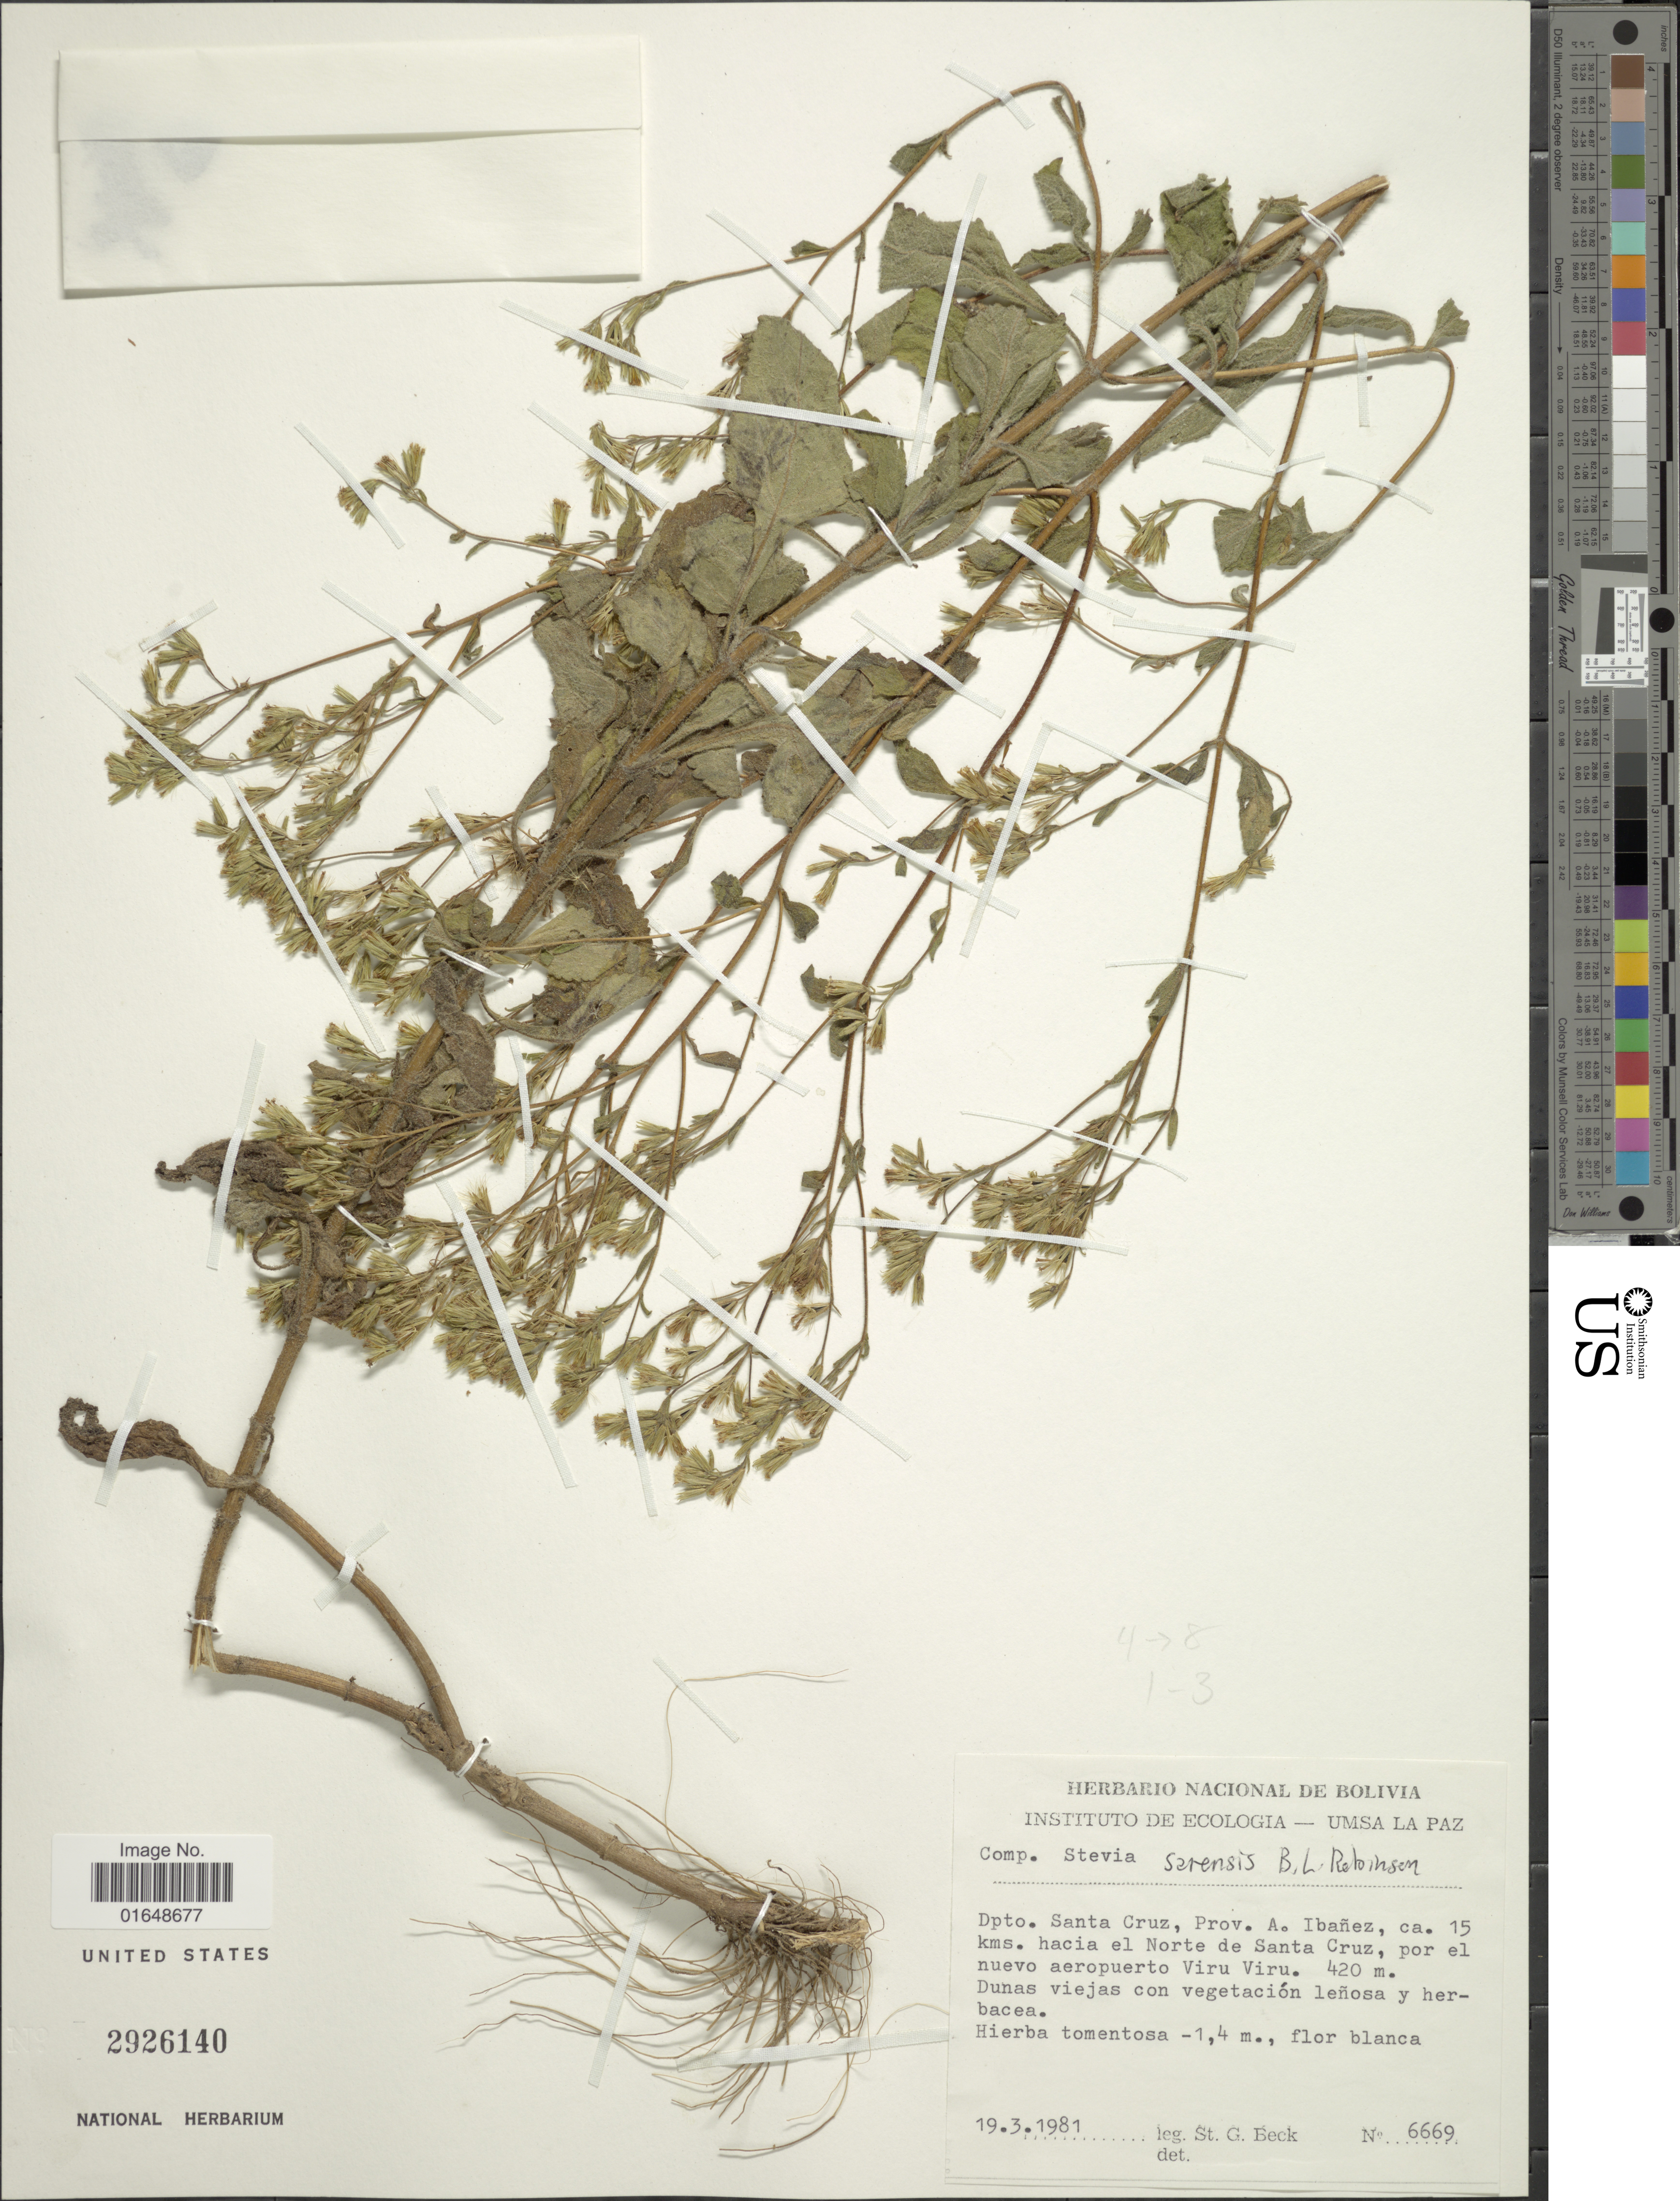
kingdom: Plantae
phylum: Tracheophyta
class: Magnoliopsida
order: Asterales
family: Asteraceae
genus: Stevia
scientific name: Stevia sarensis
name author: B.L. Rob.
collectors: S. G. Beck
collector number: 6669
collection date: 1981-03-19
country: Bolivia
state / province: Santa Cruz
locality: Dpto. Santa Cruz, Prov. A. Ibañez, ca. 15 kms. hacia el Norte de Santa Cruz, por el nuevo aeropuerto Viru Viru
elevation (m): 420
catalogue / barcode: US 2926140